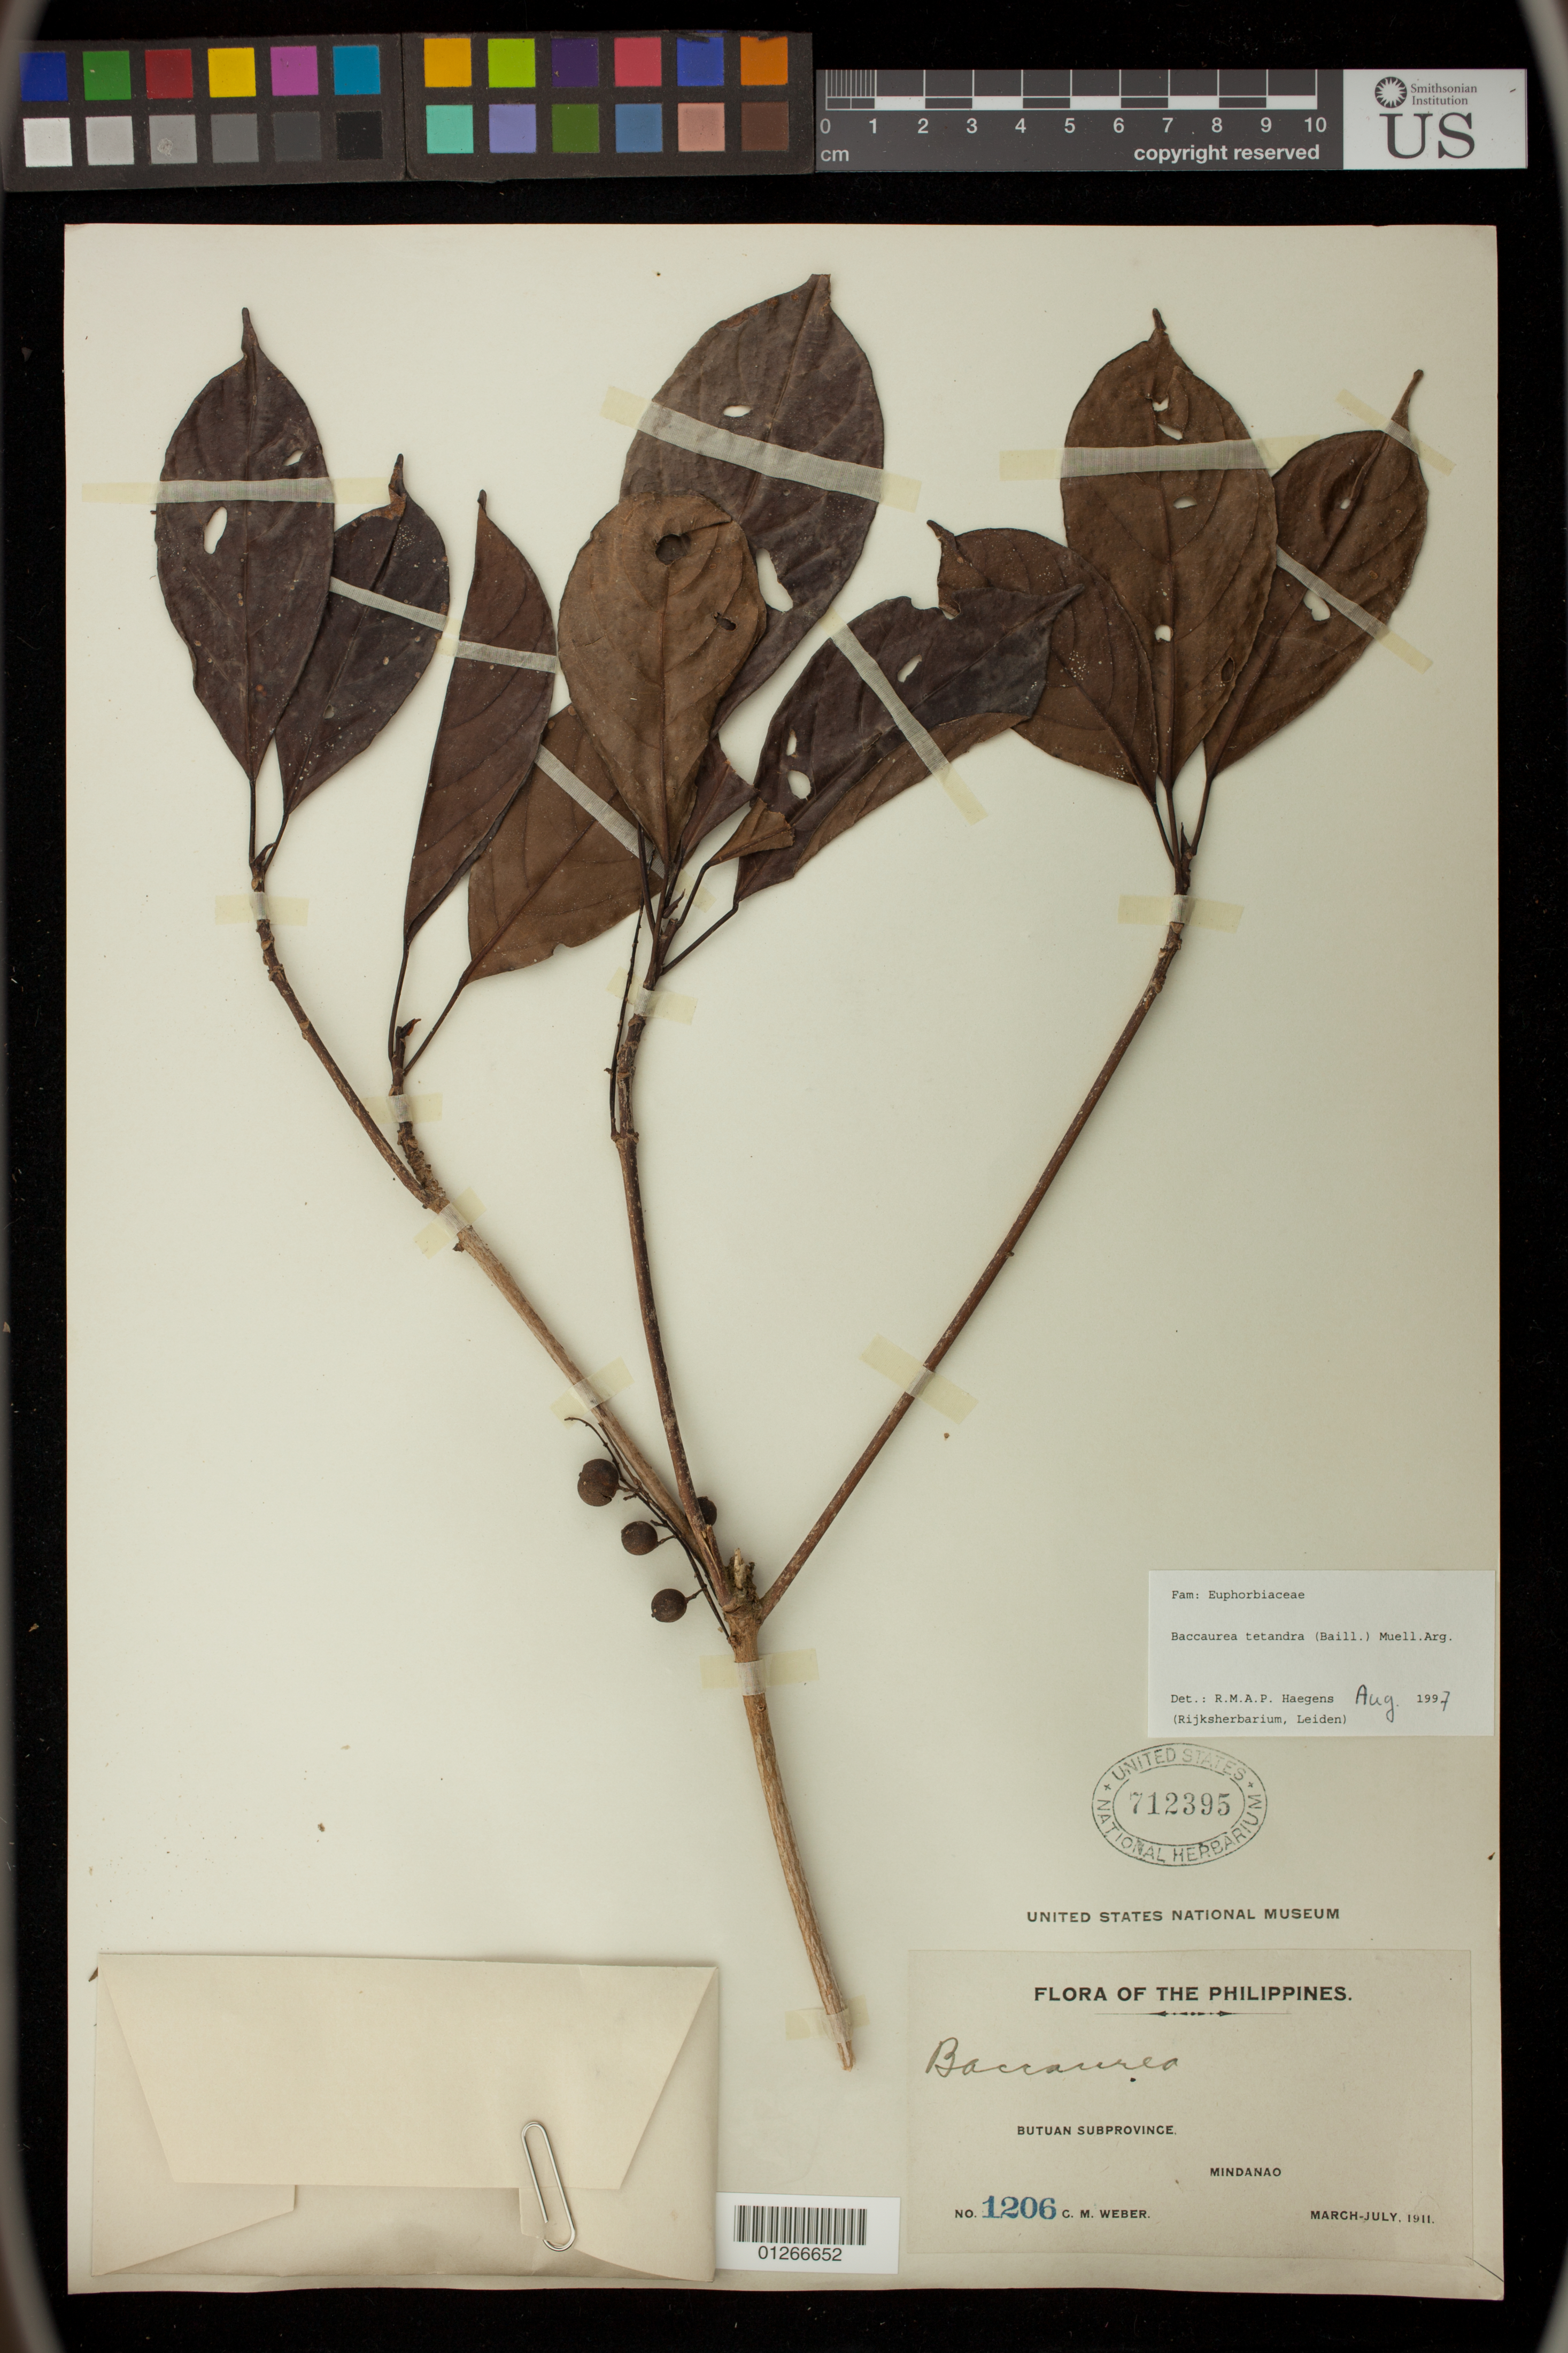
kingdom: Plantae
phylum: Tracheophyta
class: Magnoliopsida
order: Malpighiales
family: Phyllanthaceae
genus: Baccaurea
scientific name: Baccaurea tetrandra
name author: (Baill.) Müll. Arg.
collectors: C. M. Weber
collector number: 1206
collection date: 1911-03/1911-07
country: Philippines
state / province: Caraga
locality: Butuan Subprovince.